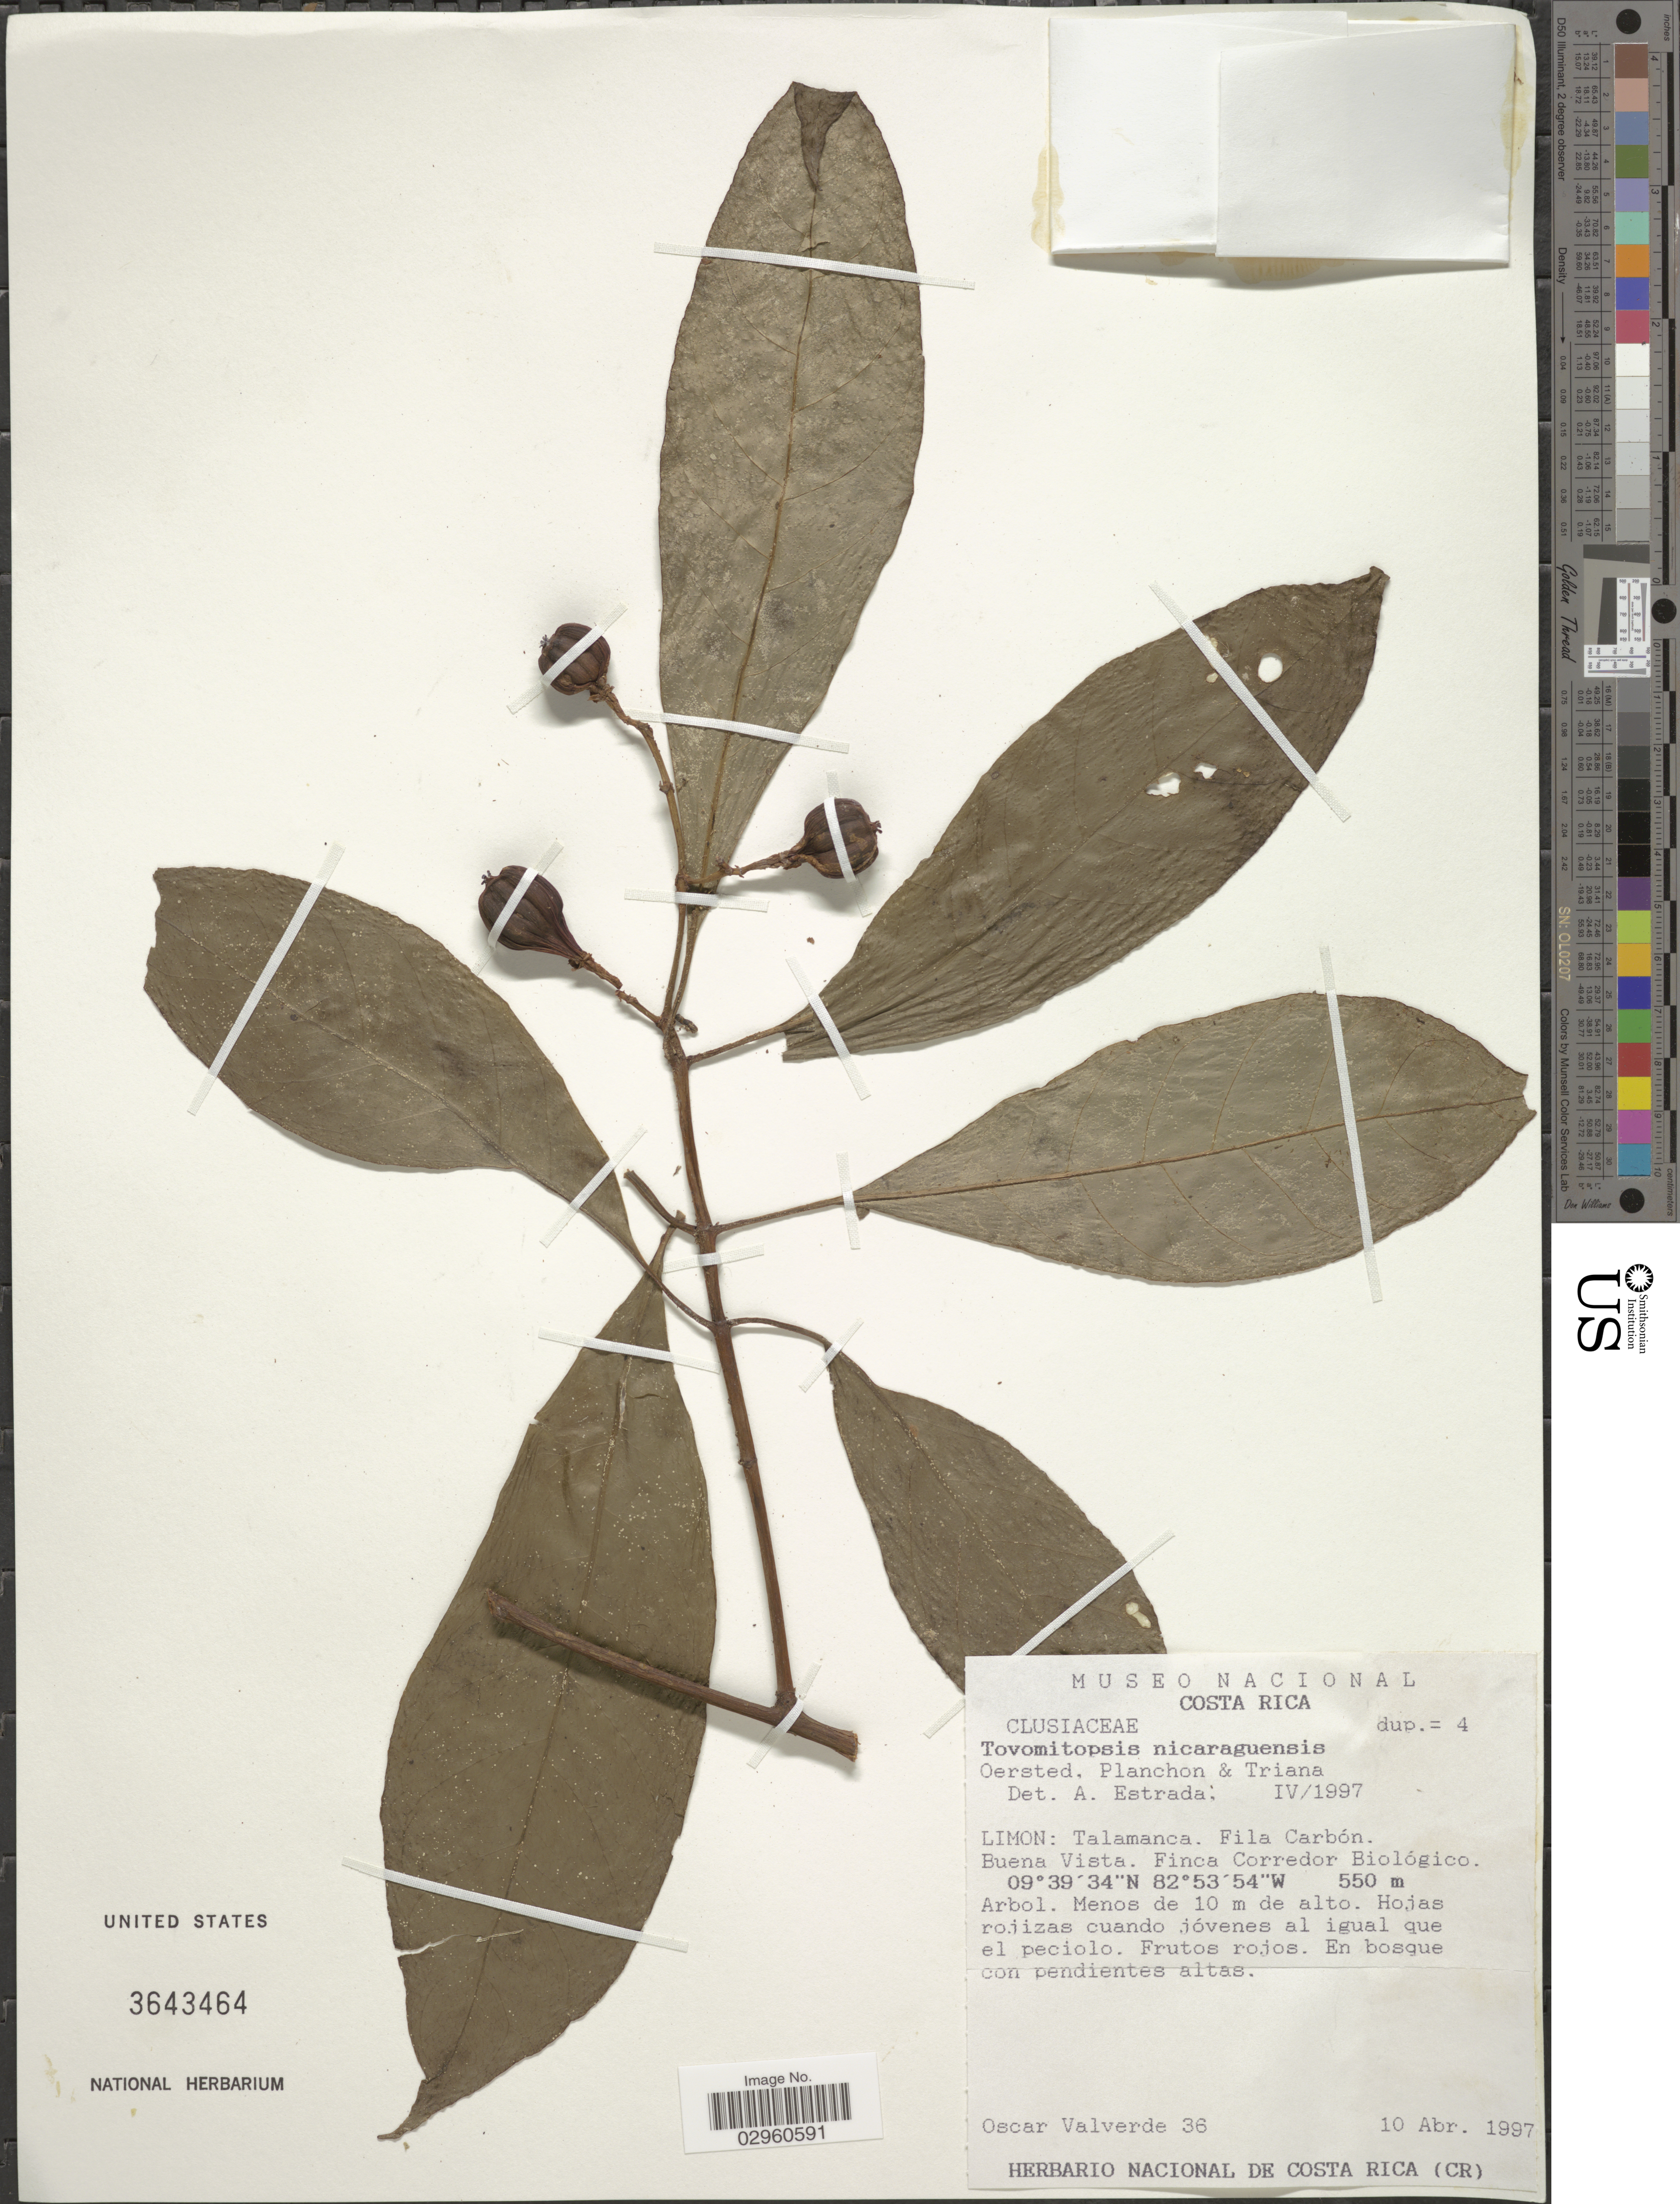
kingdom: Plantae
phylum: Tracheophyta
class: Magnoliopsida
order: Malpighiales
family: Clusiaceae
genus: Chrysochlamys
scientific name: Chrysochlamys nicaraguensis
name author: (Oerst. et al.) Hemsl.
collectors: O. Valverde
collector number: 36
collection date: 1997-04-10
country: Costa Rica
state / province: Limón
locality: Limon: Talamanca. Fila Carbón. Buena Vista. Finca Corredor Biológico.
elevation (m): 550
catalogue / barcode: US 3643464